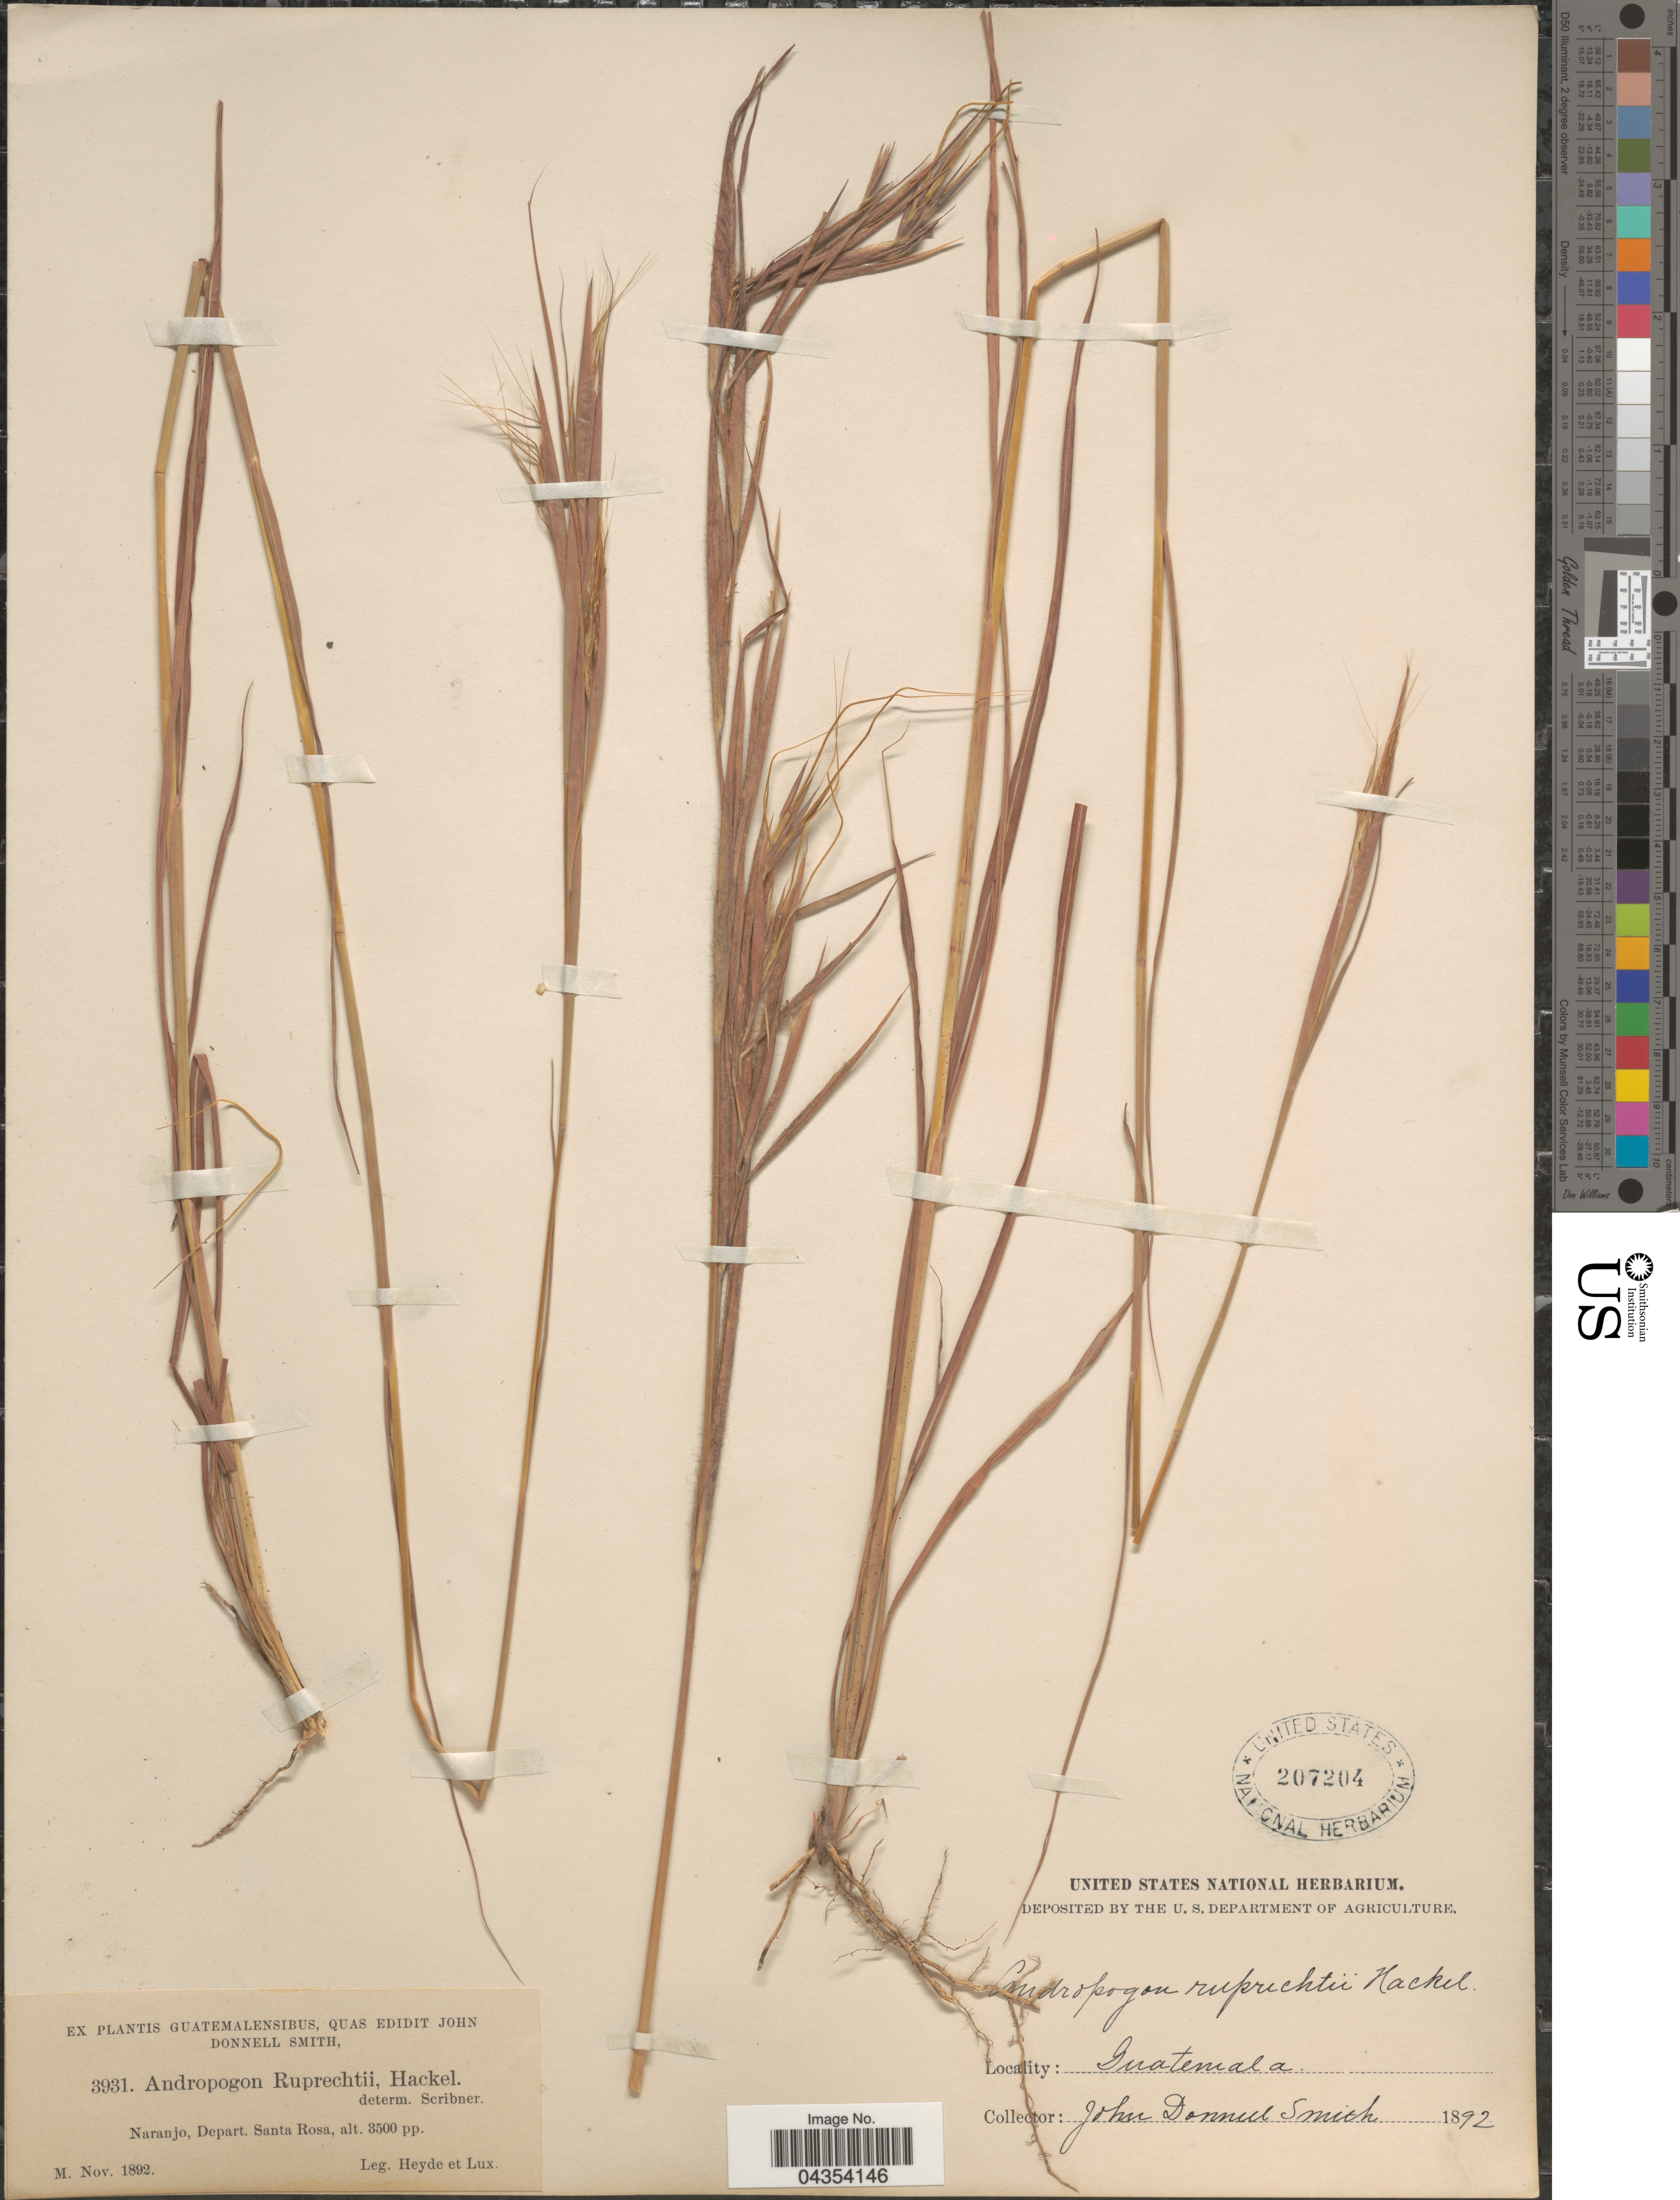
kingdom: Plantae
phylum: Tracheophyta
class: Liliopsida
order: Poales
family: Poaceae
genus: Hyperthelia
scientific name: Hyperthelia dissoluta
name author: (Nees ex Steud.) Clayton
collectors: Heyde & Lux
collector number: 3931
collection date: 1892-11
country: Guatemala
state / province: Santa Rosa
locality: Naranjo, Depart. Santa Rosa.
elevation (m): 1067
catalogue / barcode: US 207204